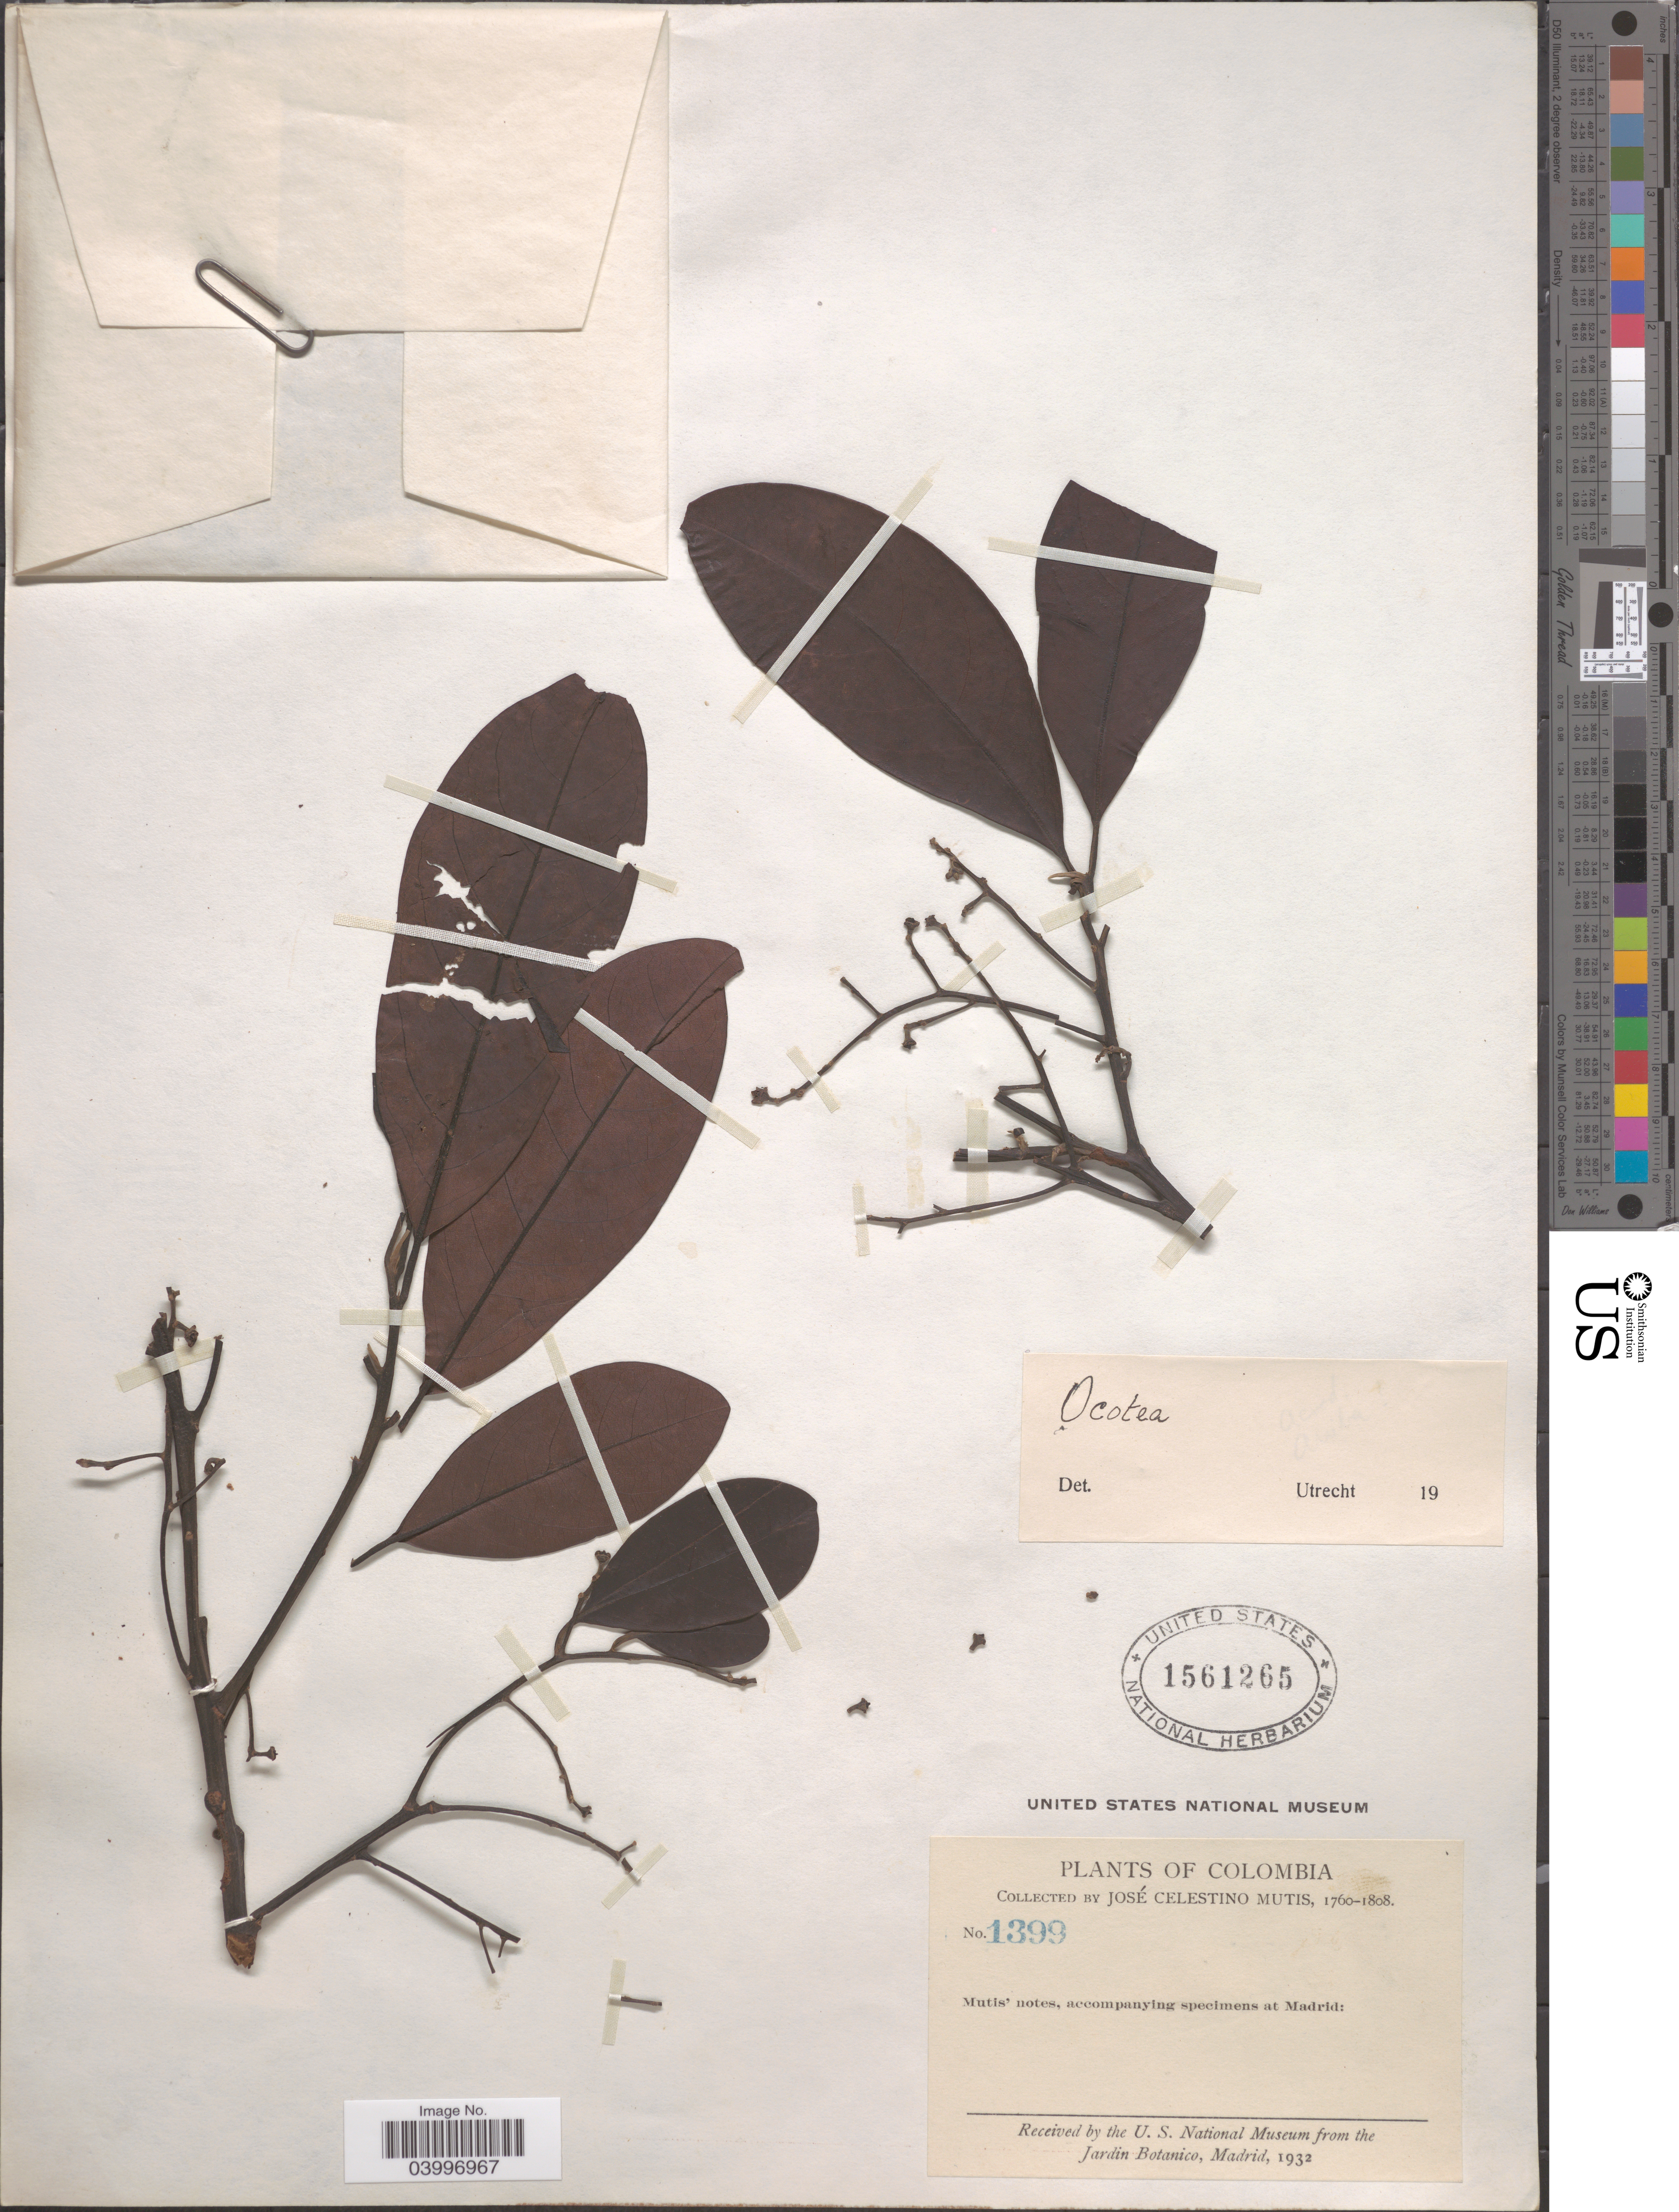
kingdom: Plantae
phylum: Tracheophyta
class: Magnoliopsida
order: Laurales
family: Lauraceae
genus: Ocotea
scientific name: Ocotea sp.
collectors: J. C. B. Mutis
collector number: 1399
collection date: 1760/1808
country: Colombia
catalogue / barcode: US 1561265